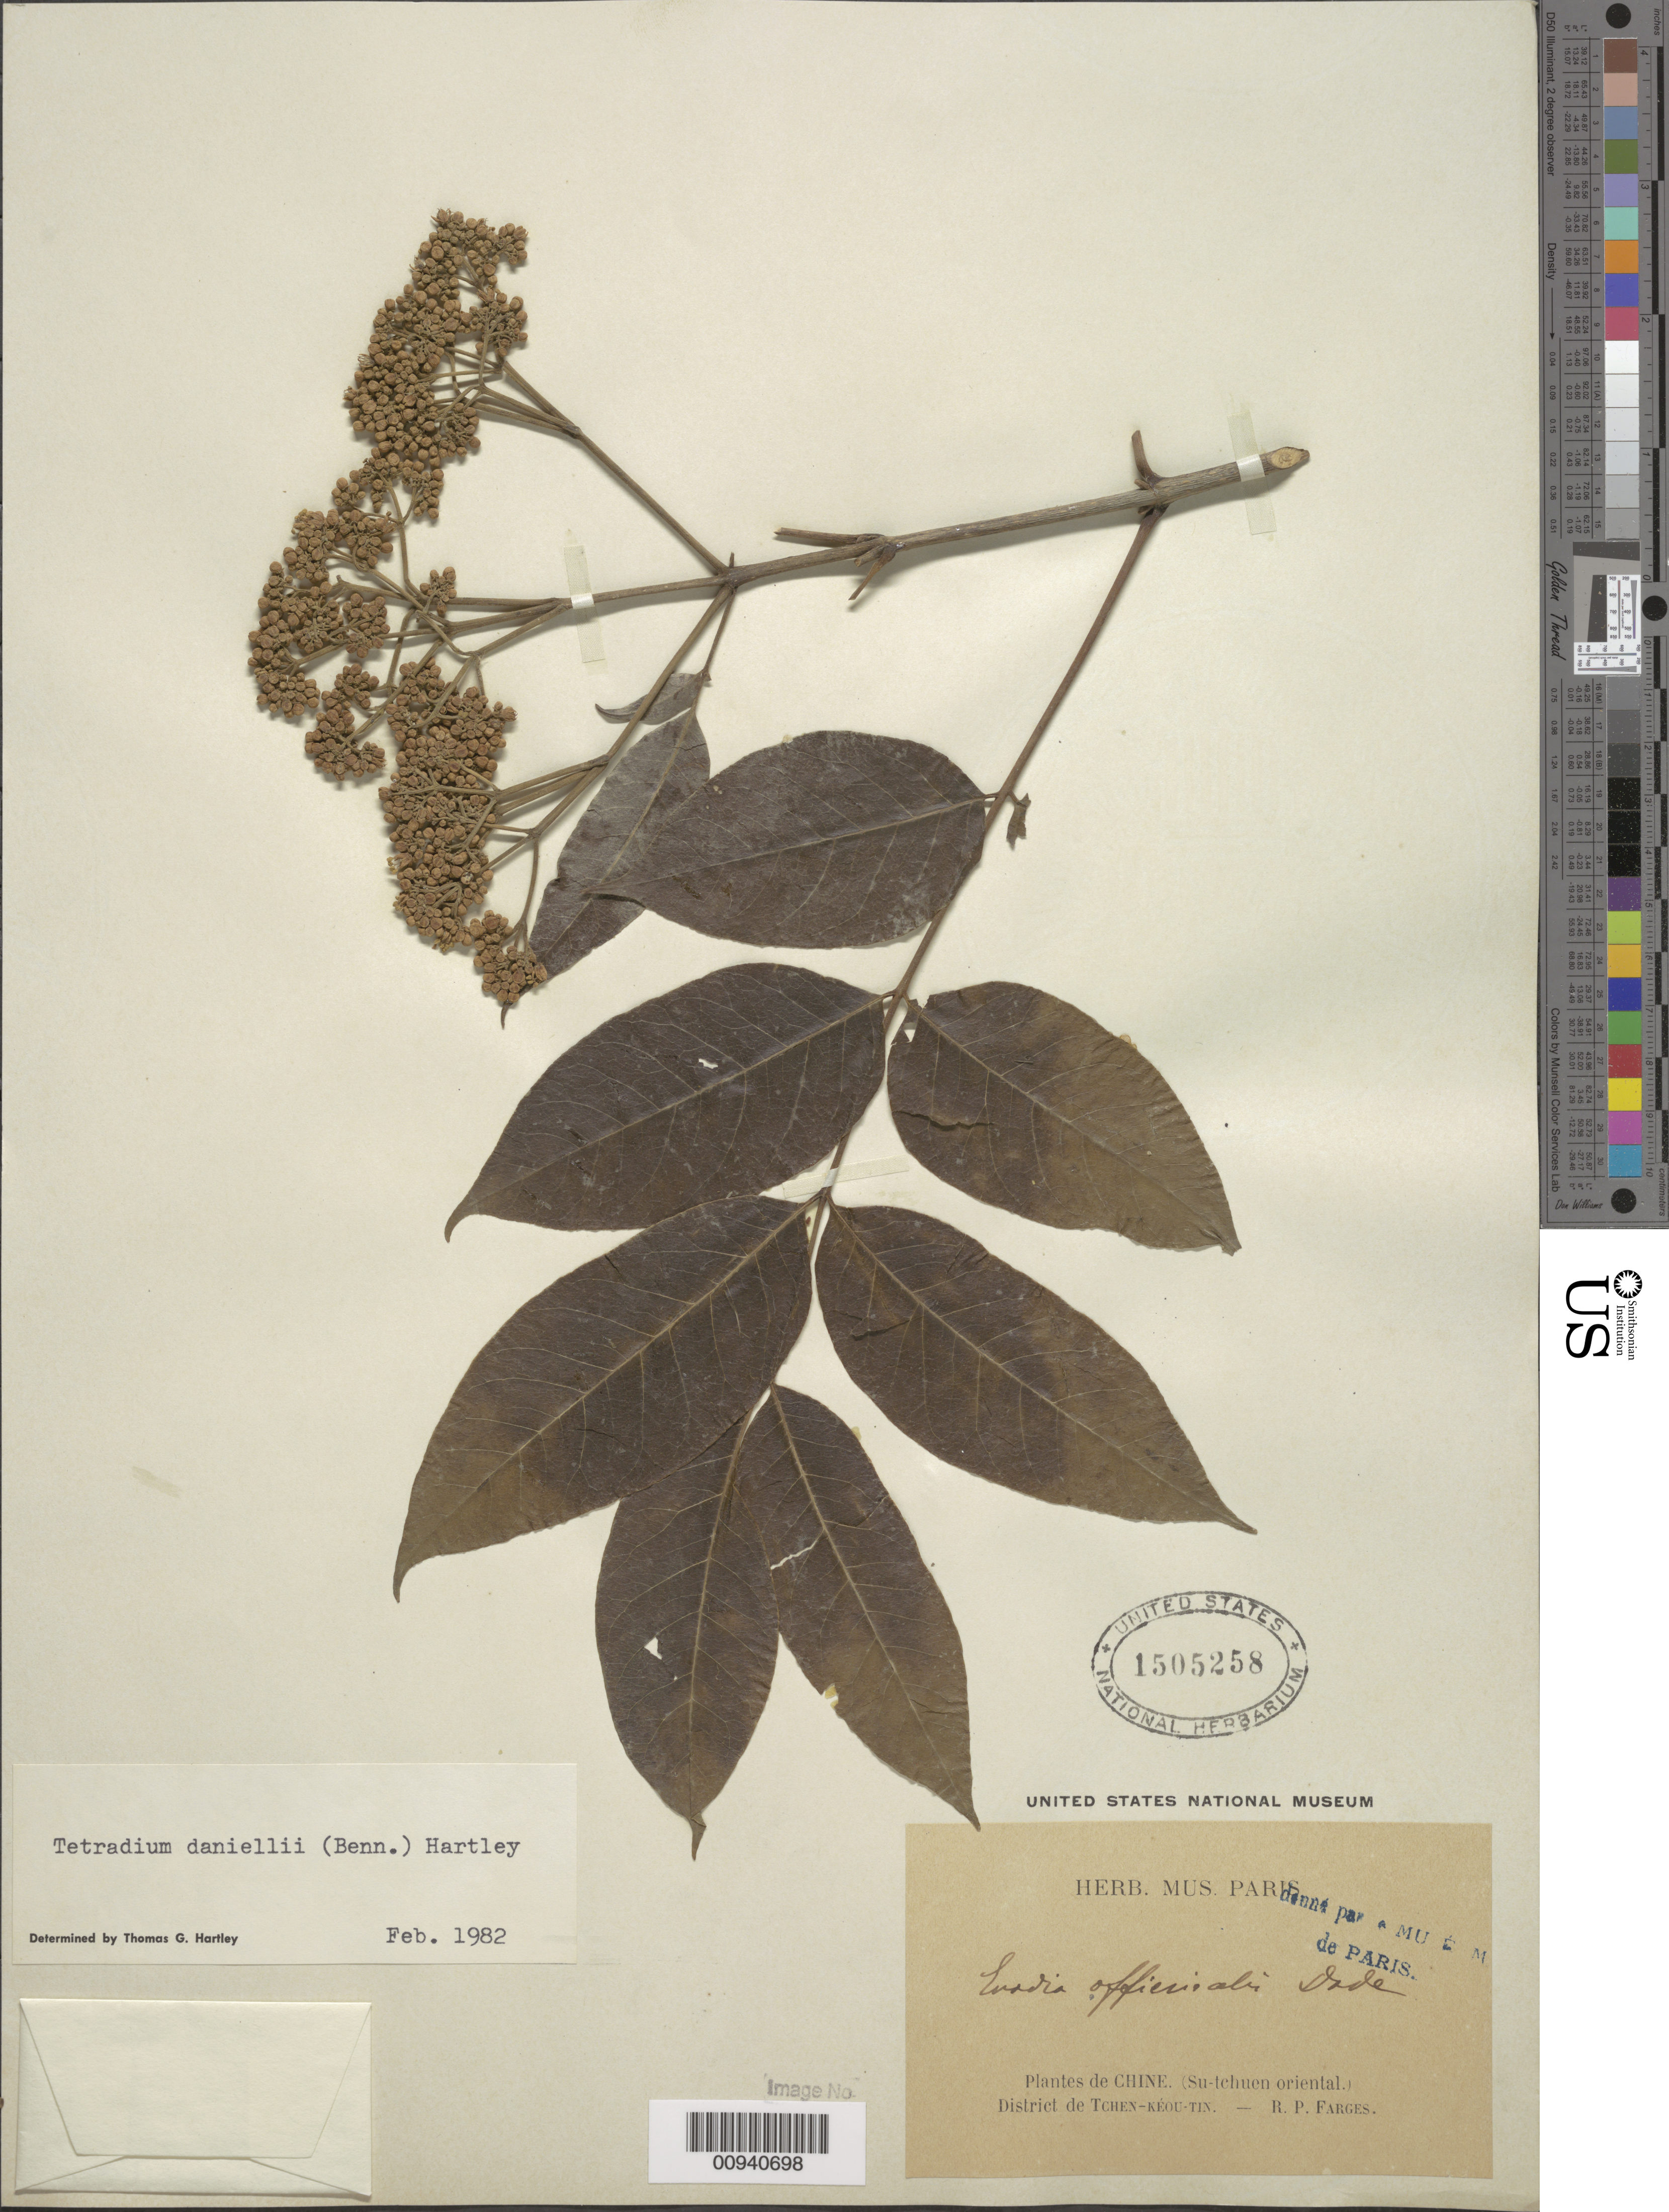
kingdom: Plantae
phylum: Tracheophyta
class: Magnoliopsida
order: Sapindales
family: Rutaceae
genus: Tetradium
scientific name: Tetradium daniellii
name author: (Benn.) T.G. Hartley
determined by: Hartley, T. G.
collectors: R. Farges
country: China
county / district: Tchen Keou Tin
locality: District de Tchen-Keou-Tin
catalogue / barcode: US 1505258